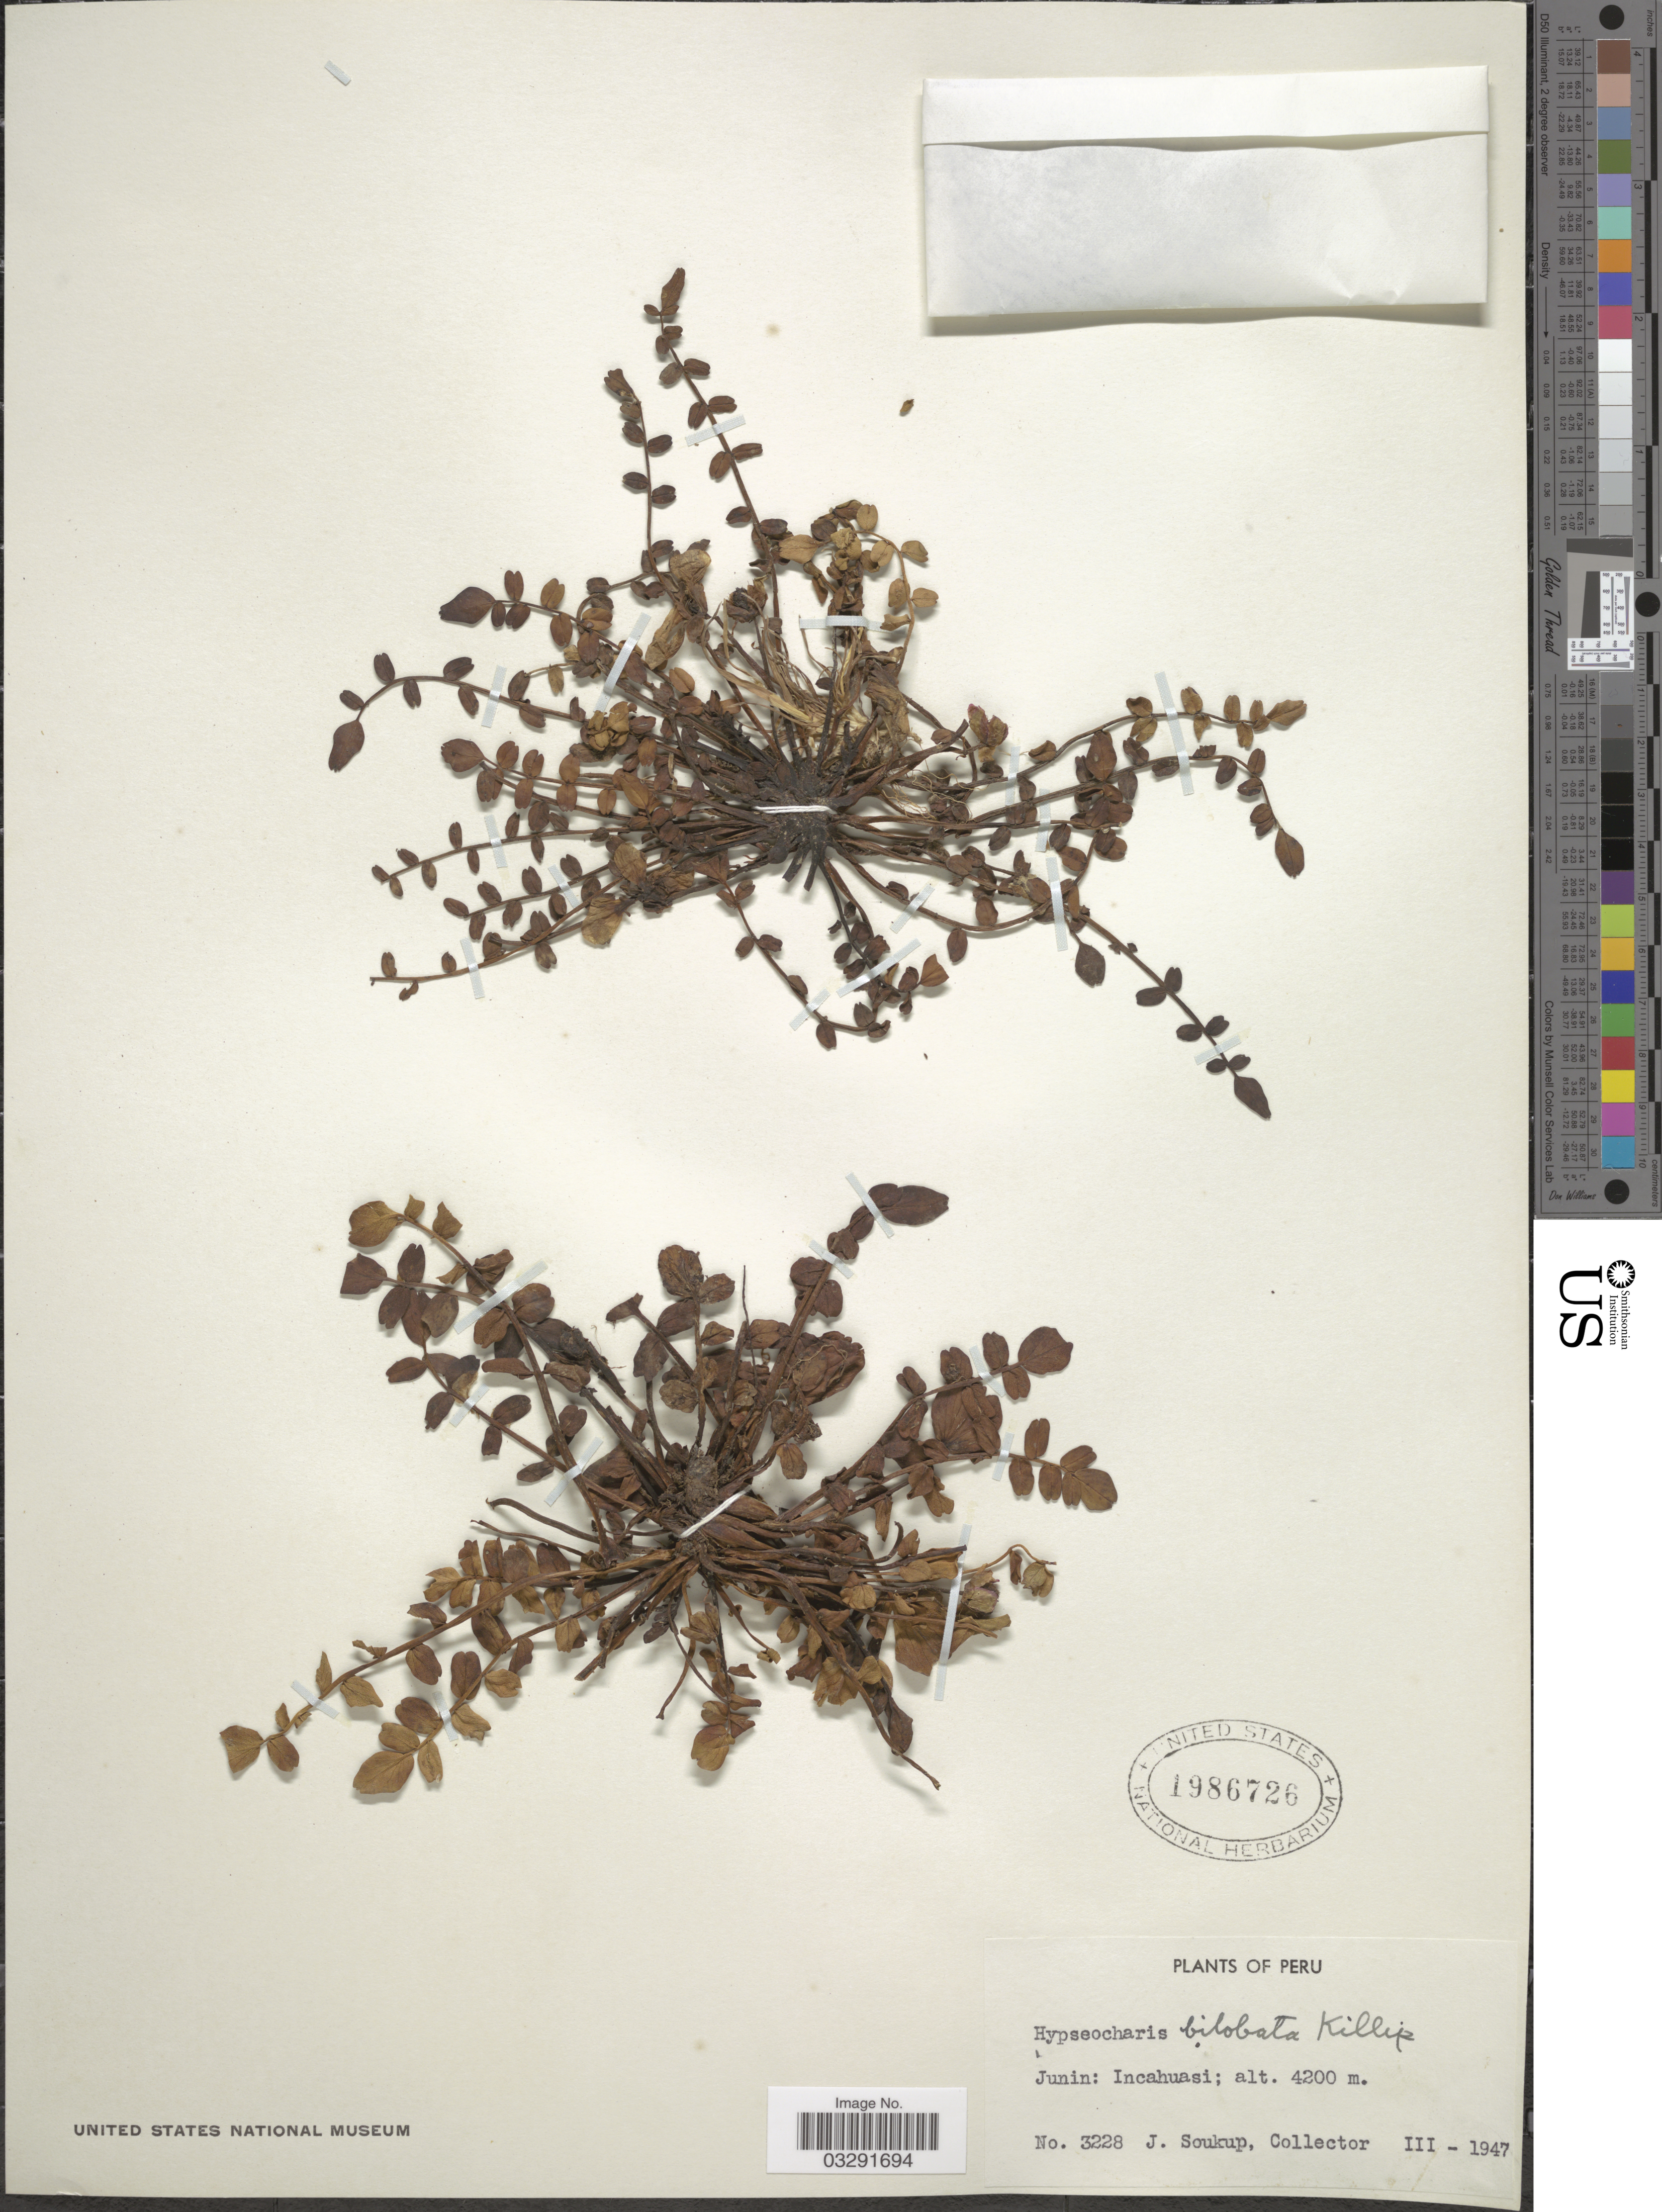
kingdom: Plantae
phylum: Tracheophyta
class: Magnoliopsida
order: Geraniales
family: Hypseocharitaceae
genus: Hypseocharis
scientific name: Hypseocharis bilobata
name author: Killip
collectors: J. Soukup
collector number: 3228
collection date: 1947-03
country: Peru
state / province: Junín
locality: Incahuasi.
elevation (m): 4200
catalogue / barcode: US 1986726